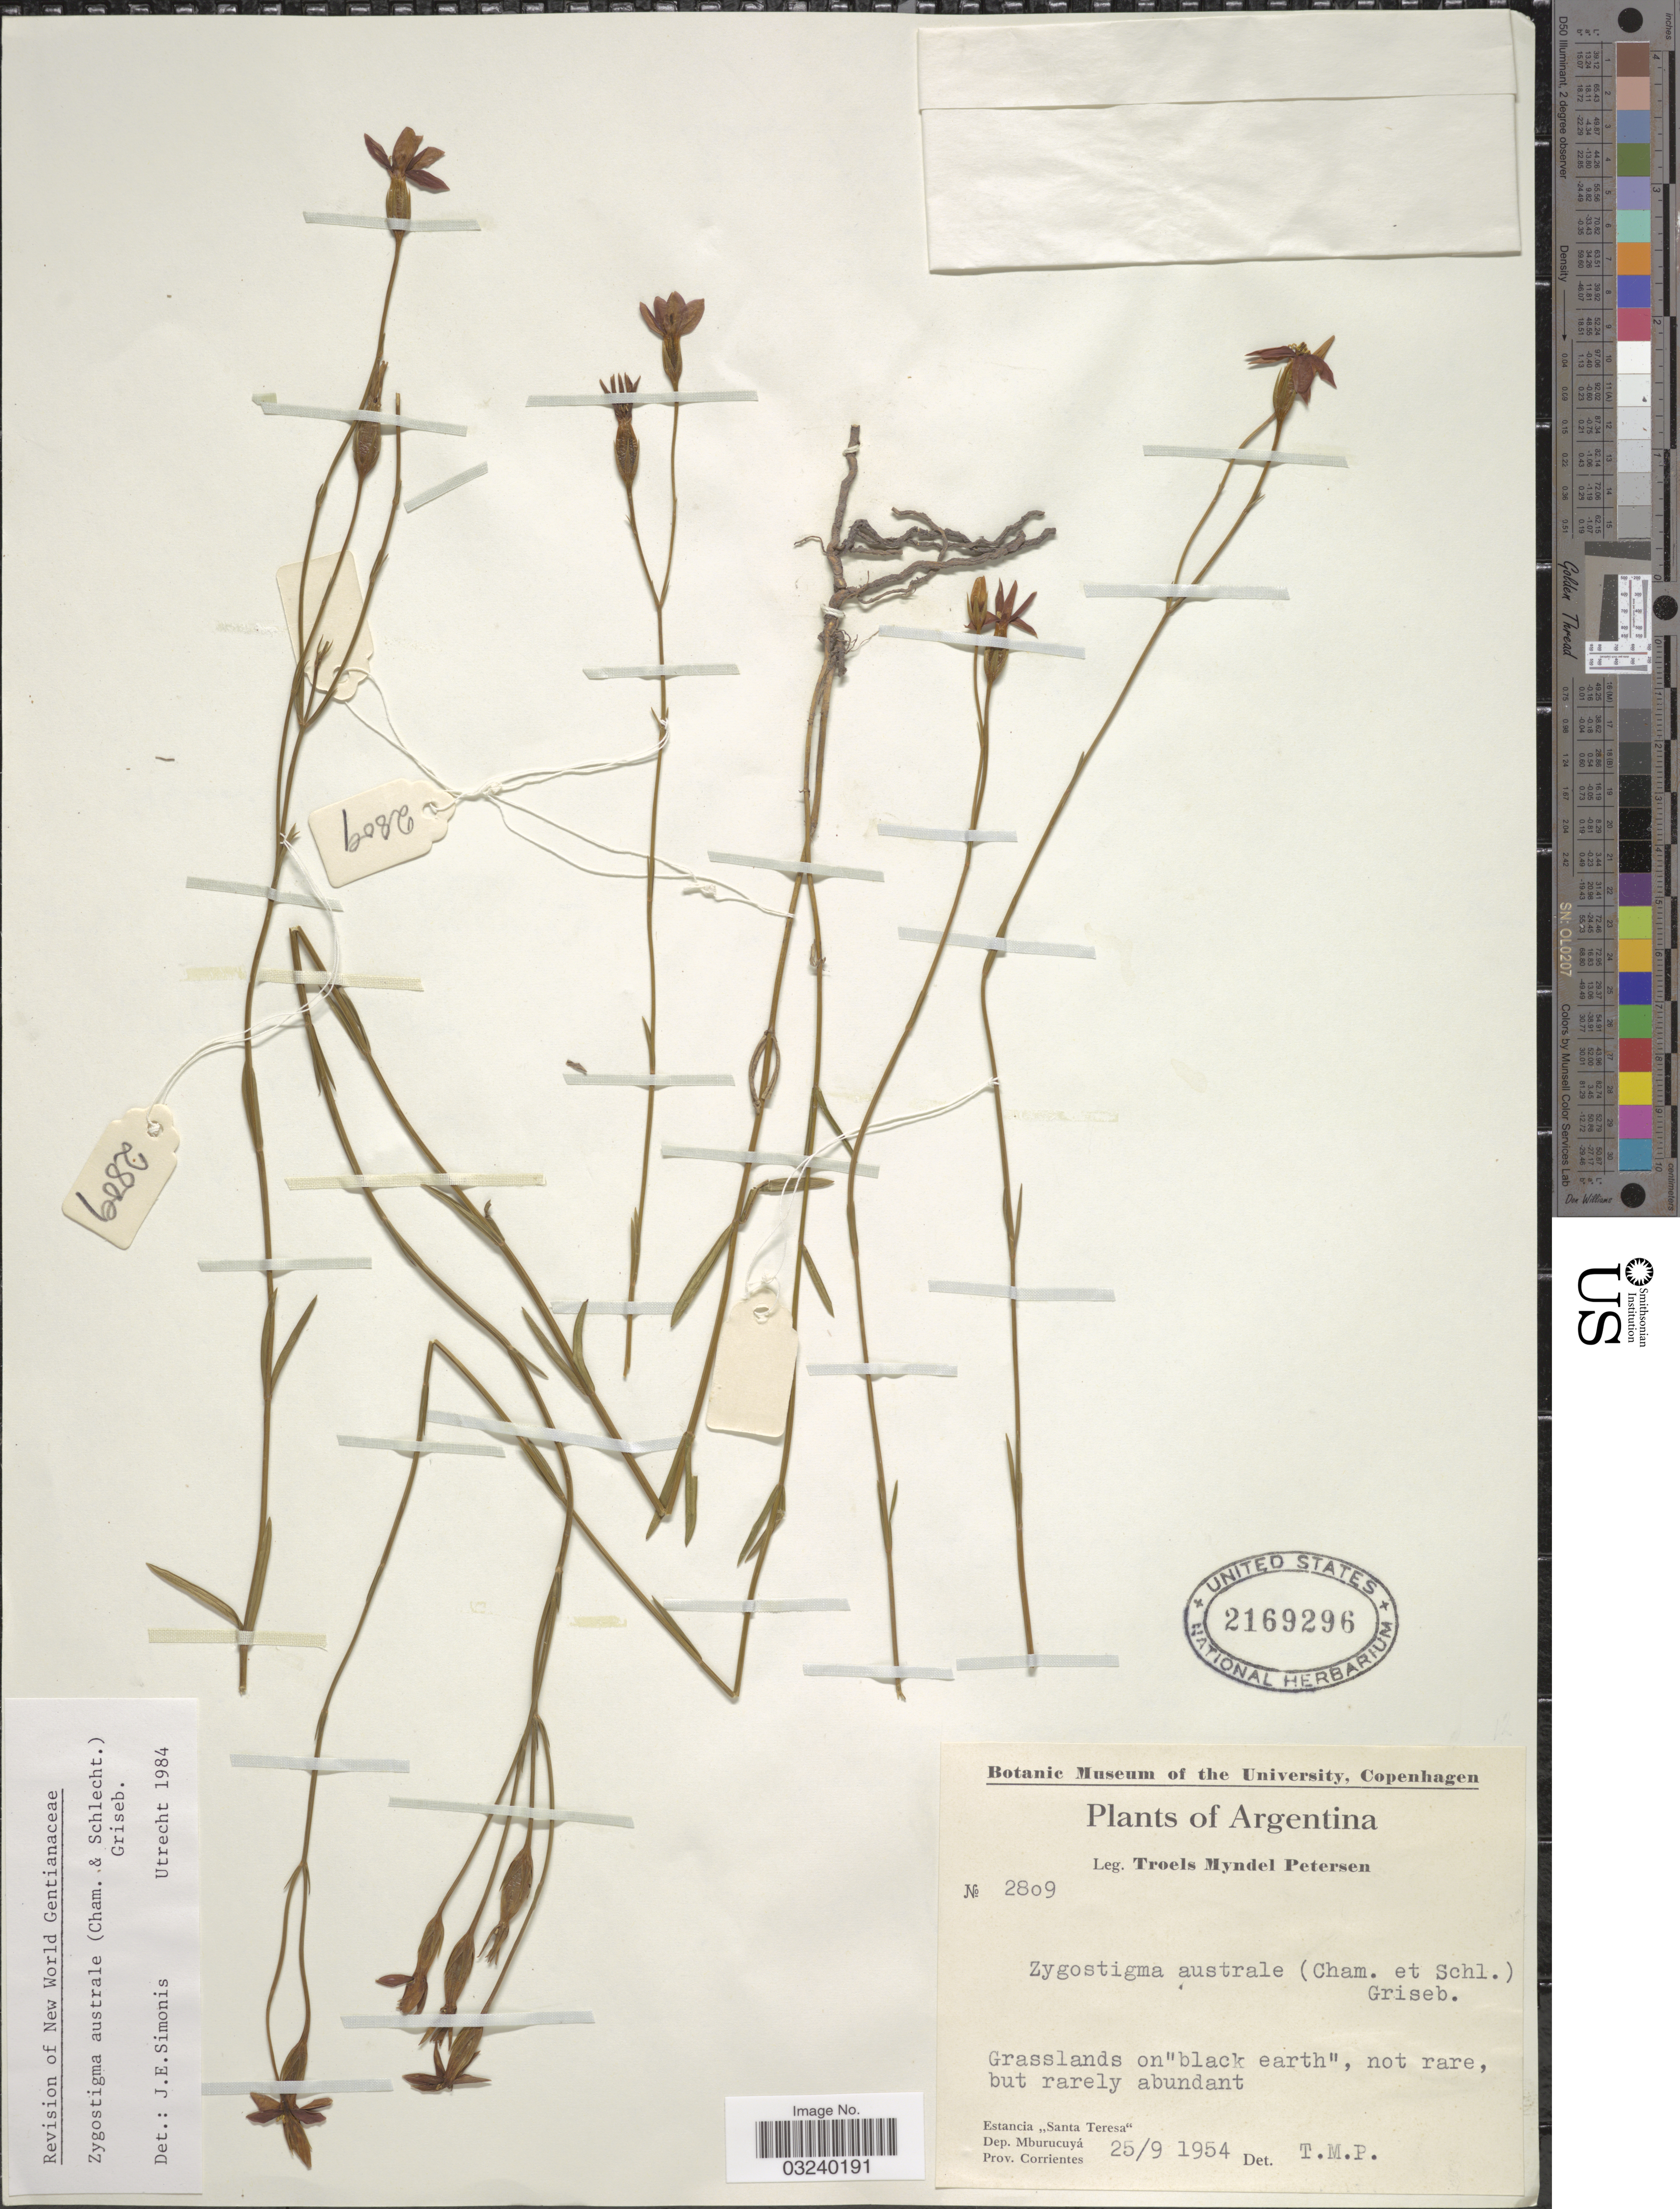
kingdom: Plantae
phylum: Tracheophyta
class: Magnoliopsida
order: Gentianales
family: Gentianaceae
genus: Zygostigma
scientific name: Zygostigma australe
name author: (Cham. & Schltdl.) Griseb.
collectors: T. M. Petersen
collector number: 2809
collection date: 1954-09-25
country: Argentina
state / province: Corrientes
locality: Estancia "Santa Teresa", Dep. Mburucuyá, Prov. Corrientes.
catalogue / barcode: US 2169296